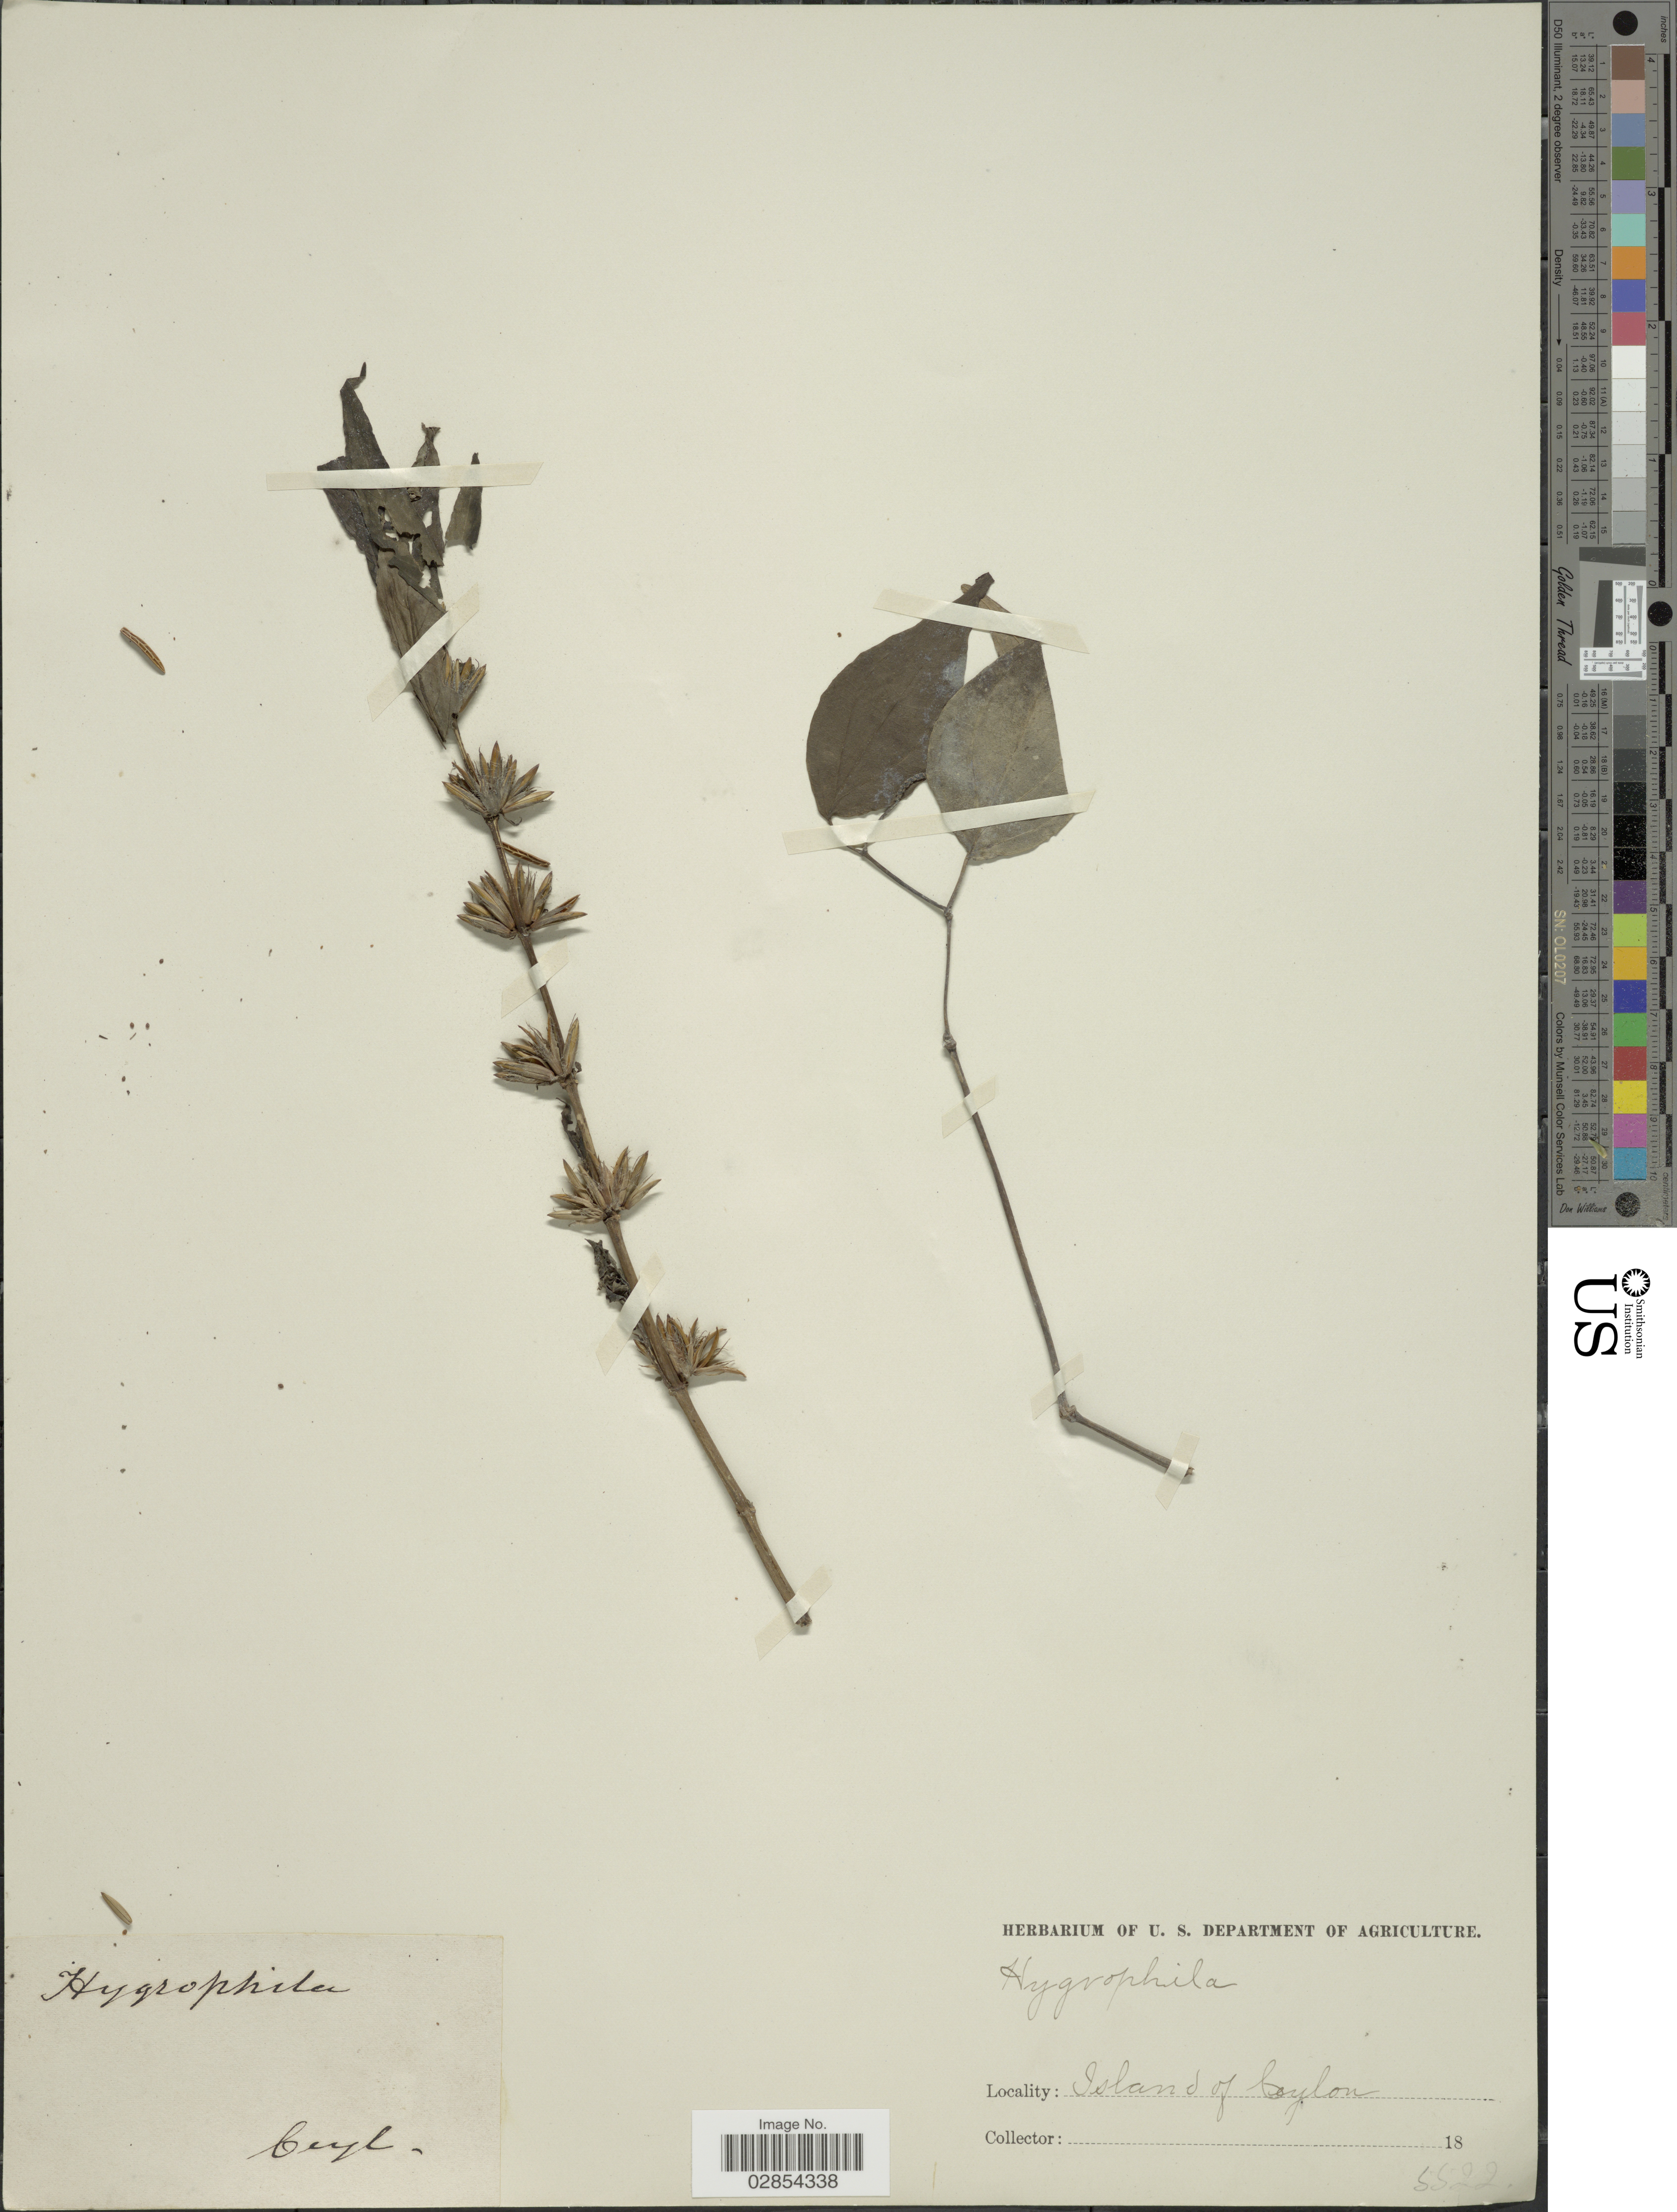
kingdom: Plantae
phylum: Tracheophyta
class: Magnoliopsida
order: Lamiales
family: Acanthaceae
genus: Hygrophila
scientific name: Hygrophila sp.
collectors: ex herb. U. S. Department of Agriculture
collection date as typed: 18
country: Sri Lanka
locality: Island of Ceylon.